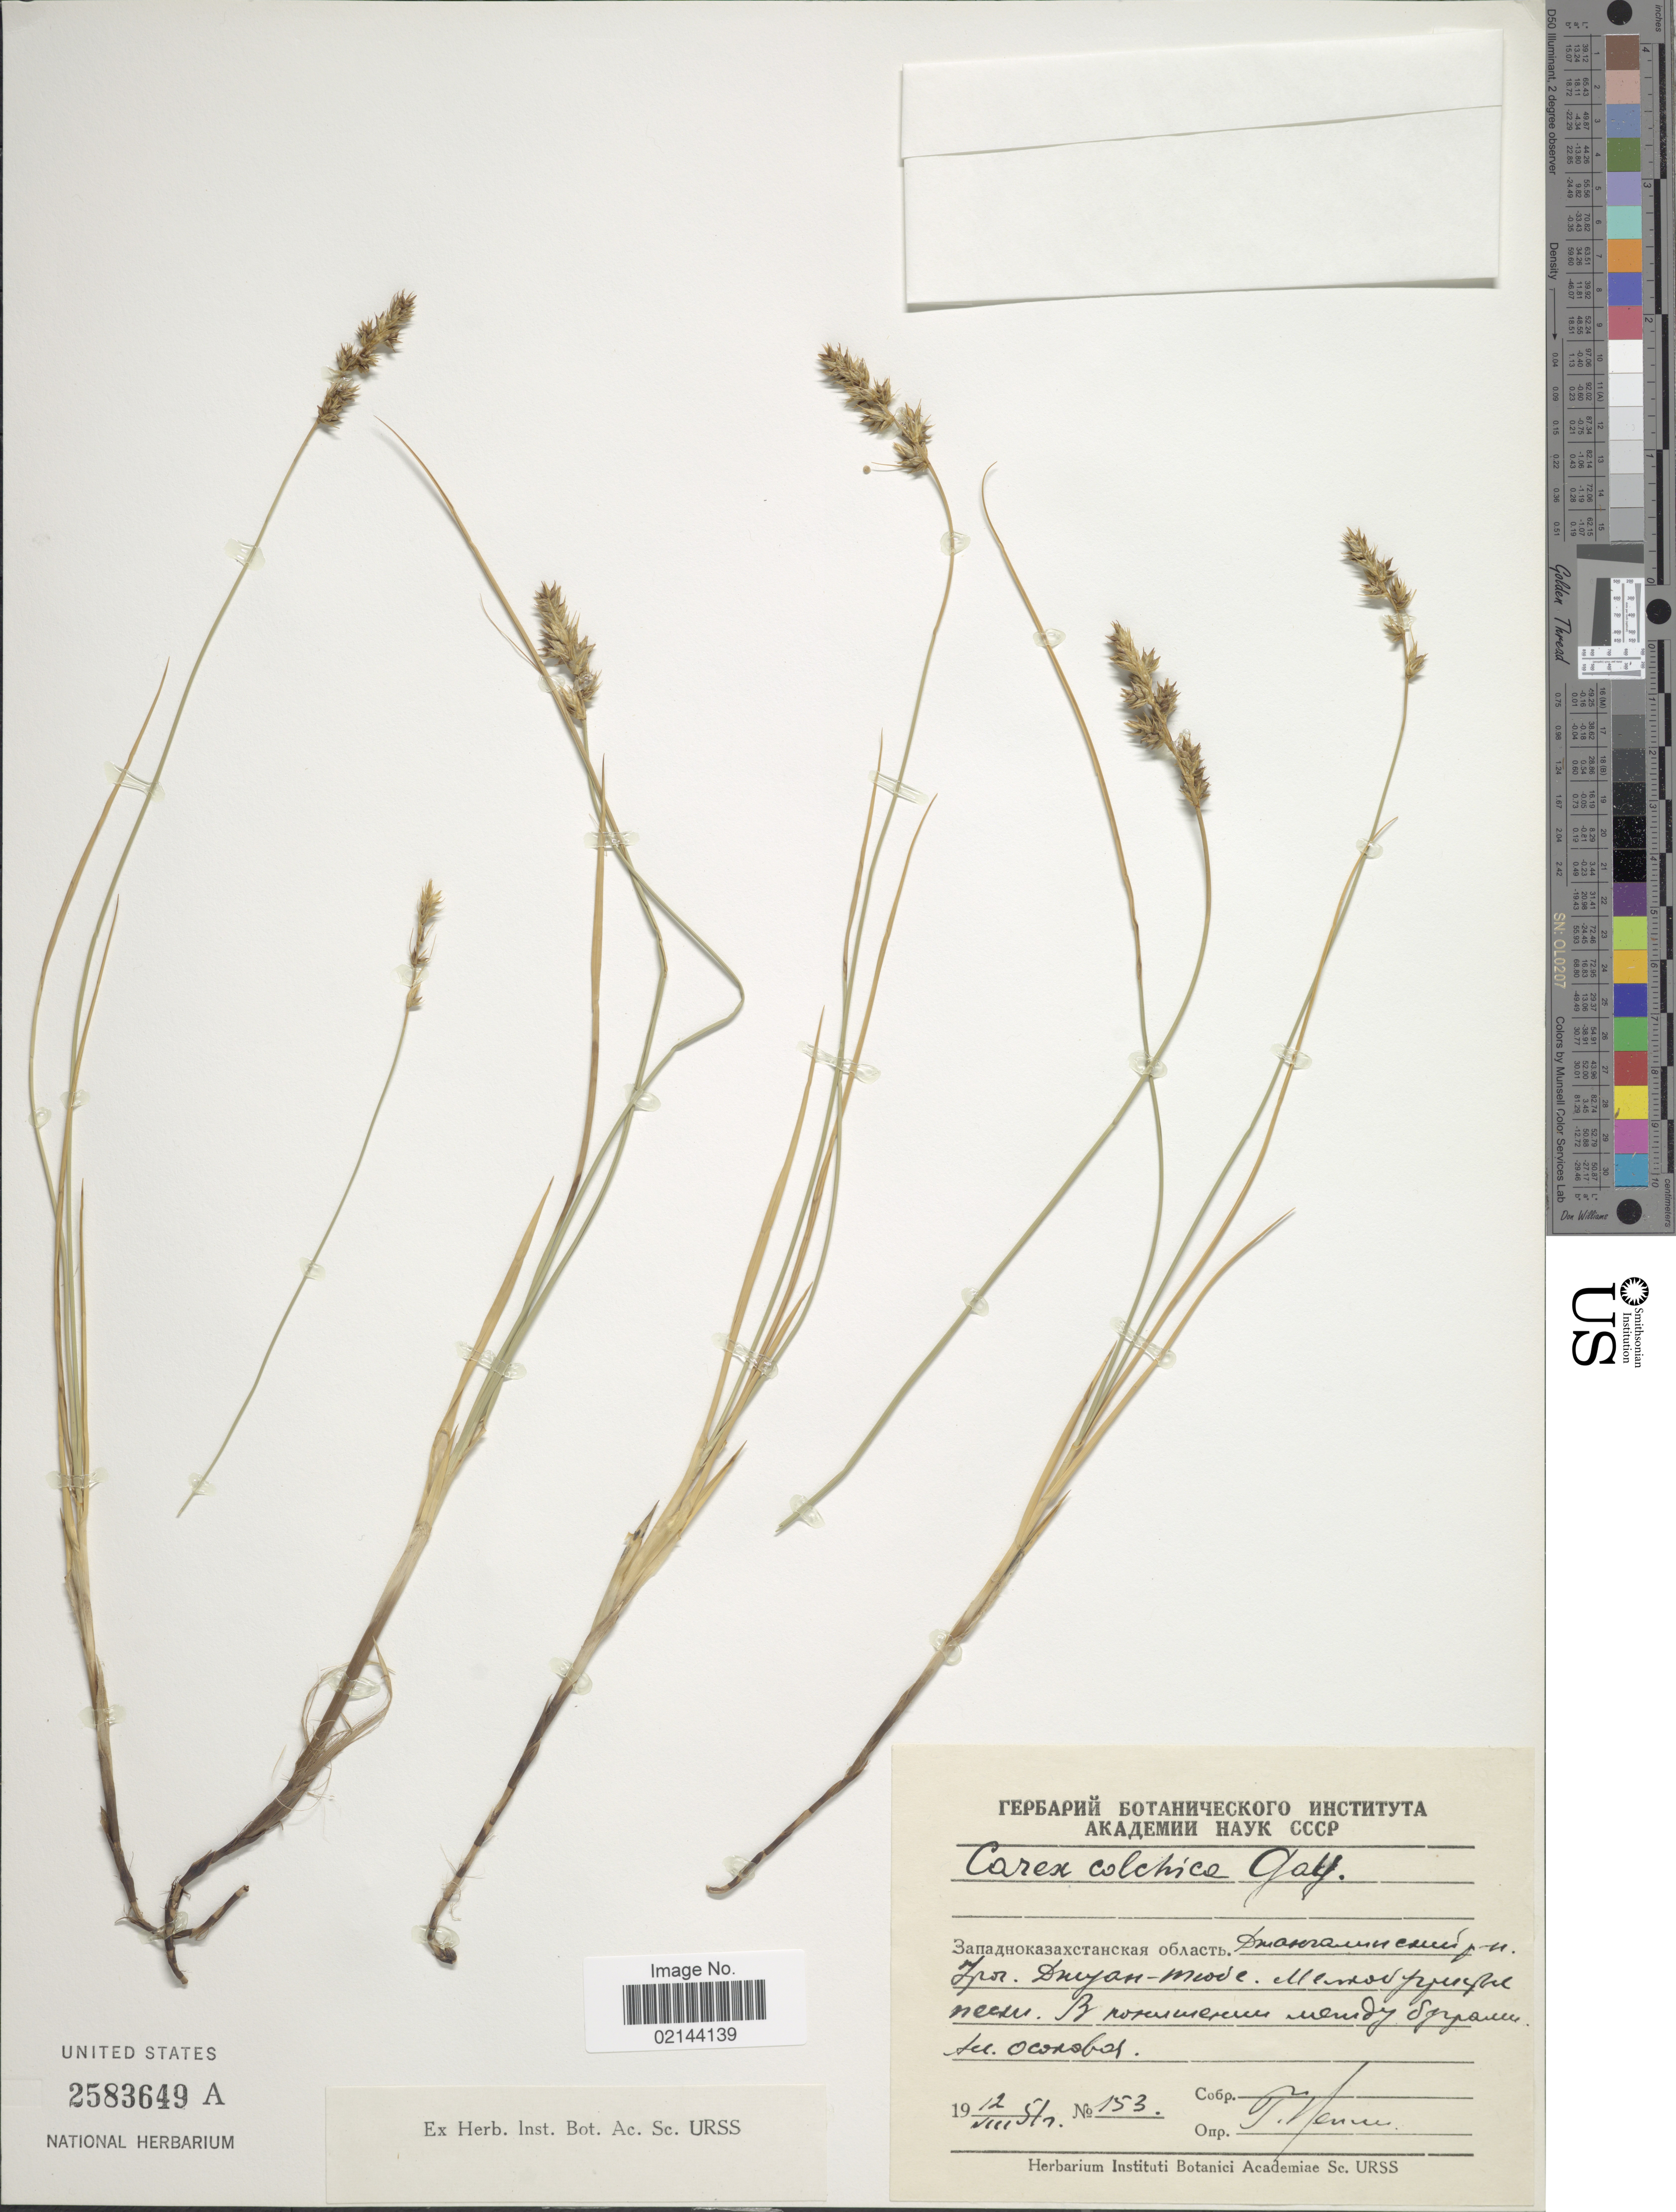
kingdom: Plantae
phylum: Tracheophyta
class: Liliopsida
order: Poales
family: Cyperaceae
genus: Carex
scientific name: Carex colchica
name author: J. Gay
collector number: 153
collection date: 1912-08-02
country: U.S.S.R.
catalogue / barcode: US 2583649A